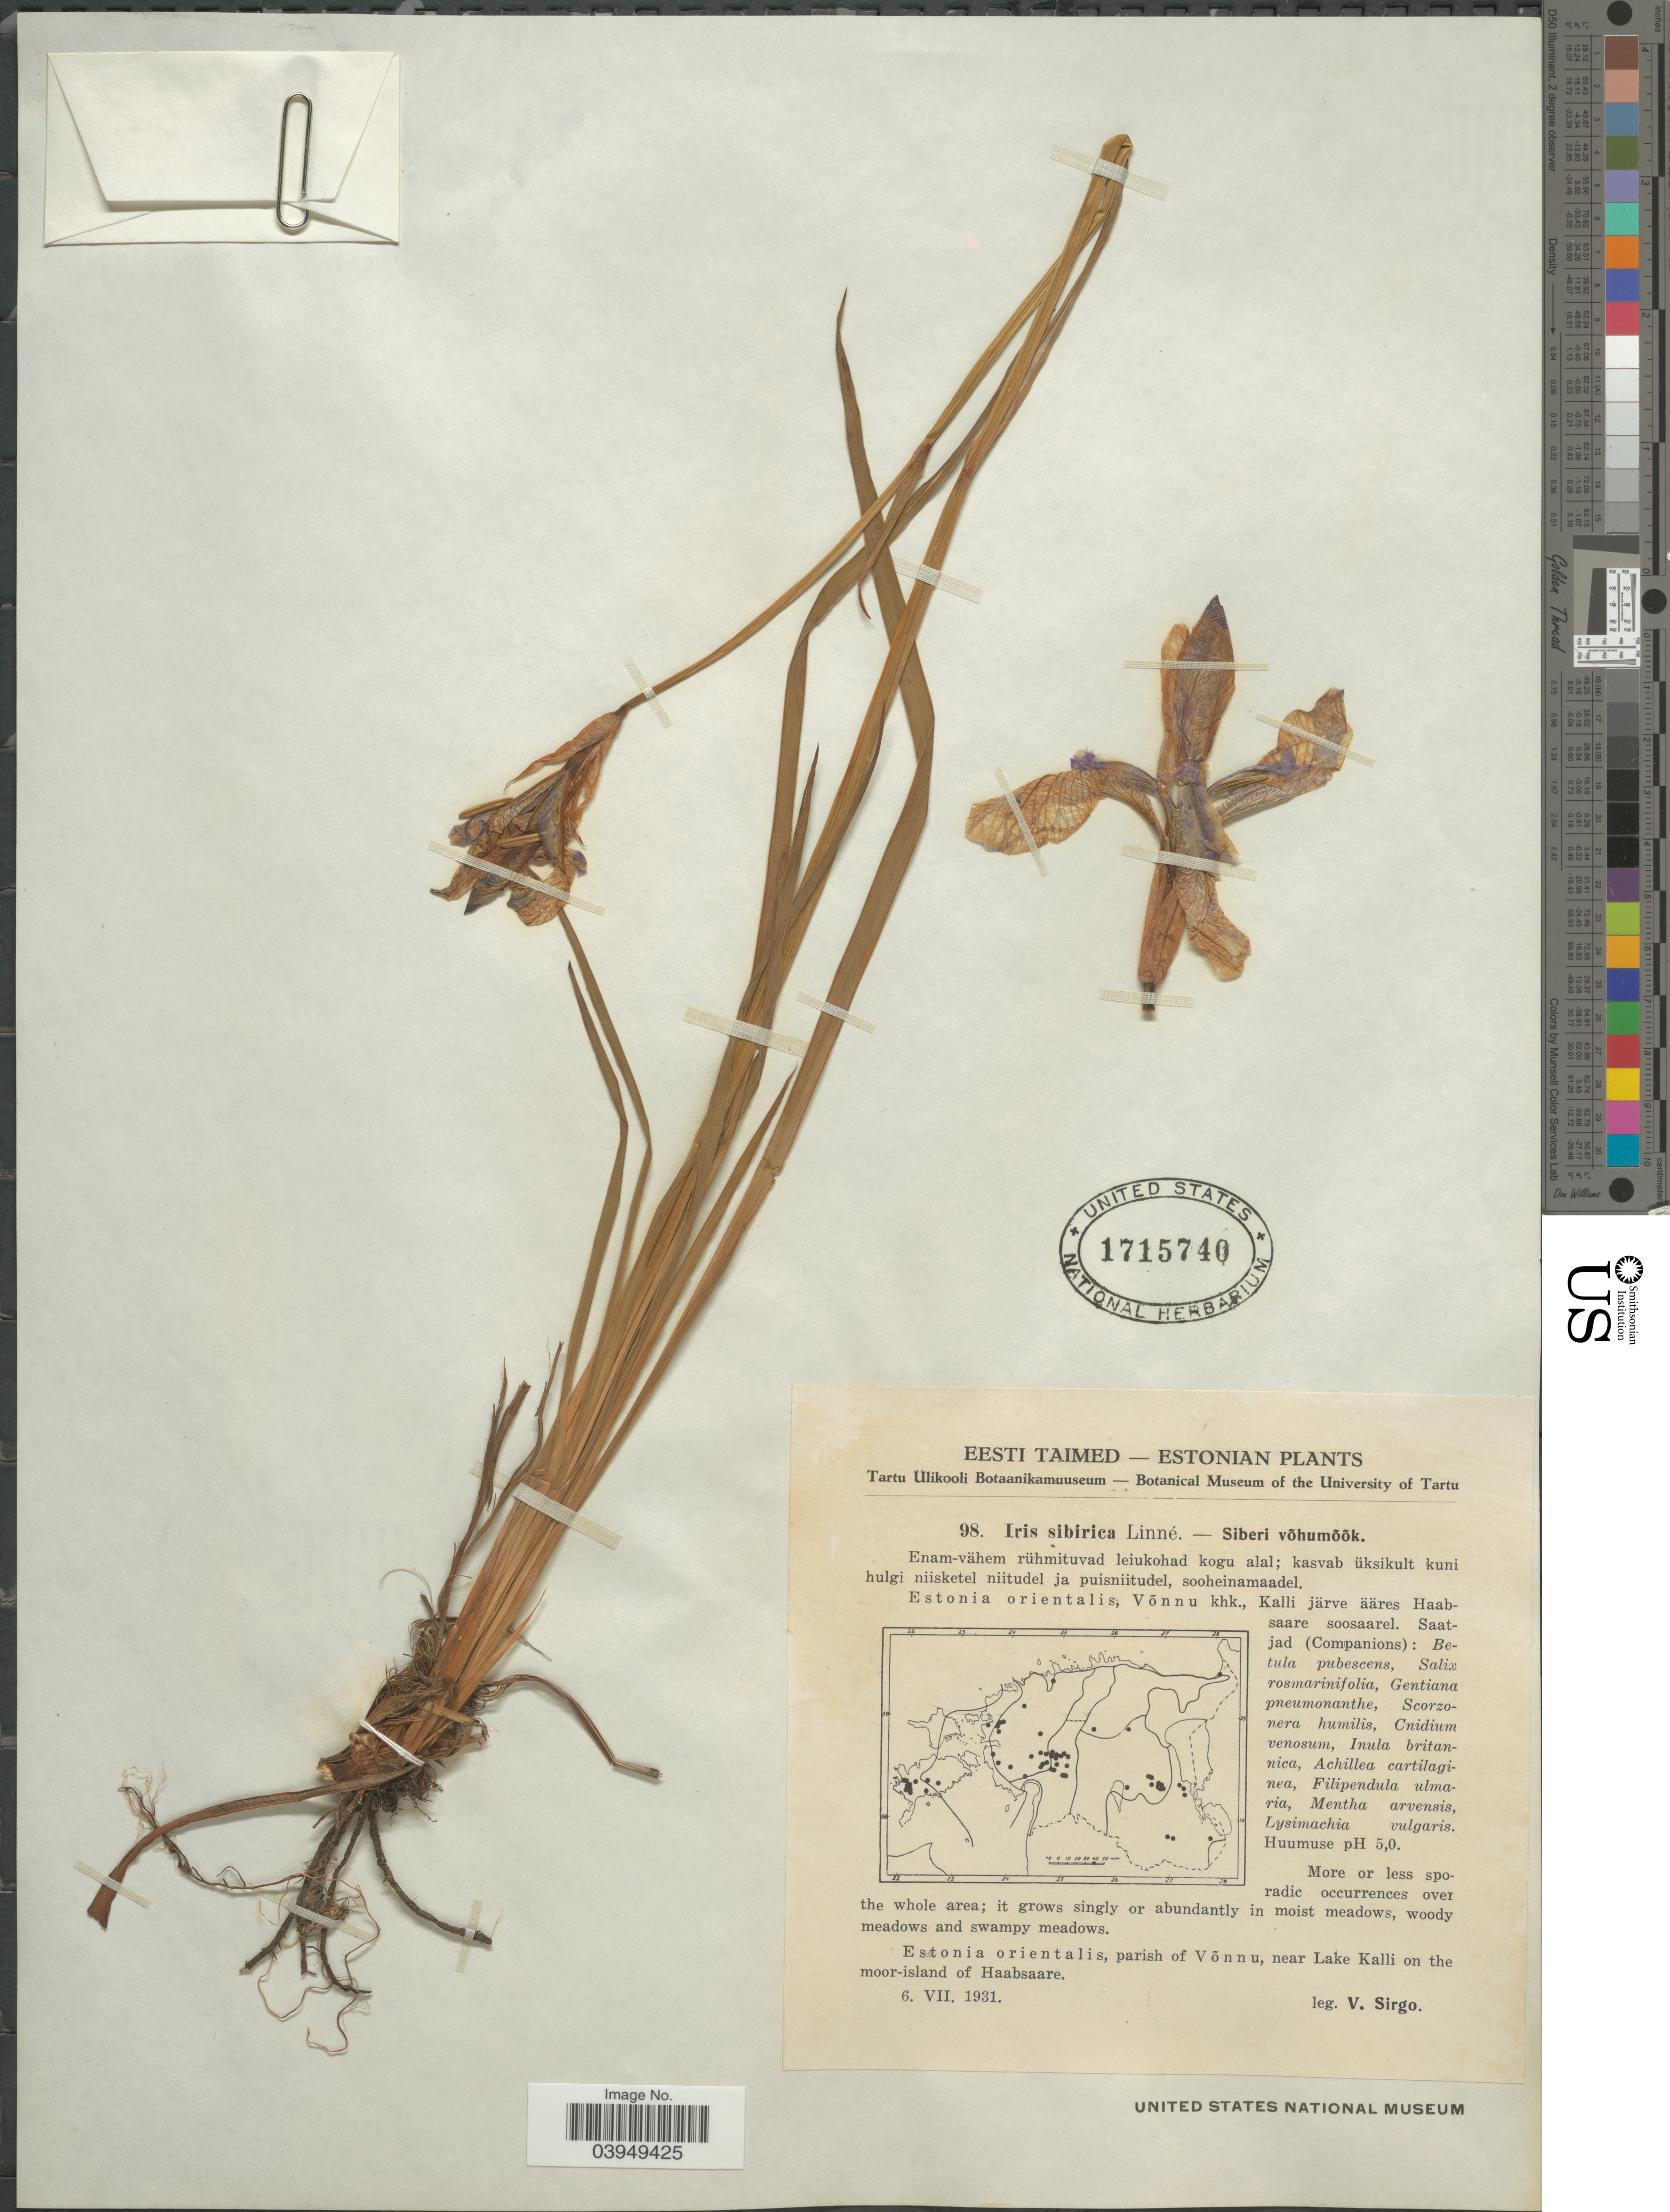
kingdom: Plantae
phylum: Tracheophyta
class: Liliopsida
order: Asparagales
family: Iridaceae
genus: Iris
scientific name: Iris sibirica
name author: L.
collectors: V. Sirgo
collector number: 98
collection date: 1931-07-06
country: Estonia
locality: Estonia orientalis, parish of Võnnu, near Lake Kalli on the moor-island of Haabsaare.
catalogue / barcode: US 1715740